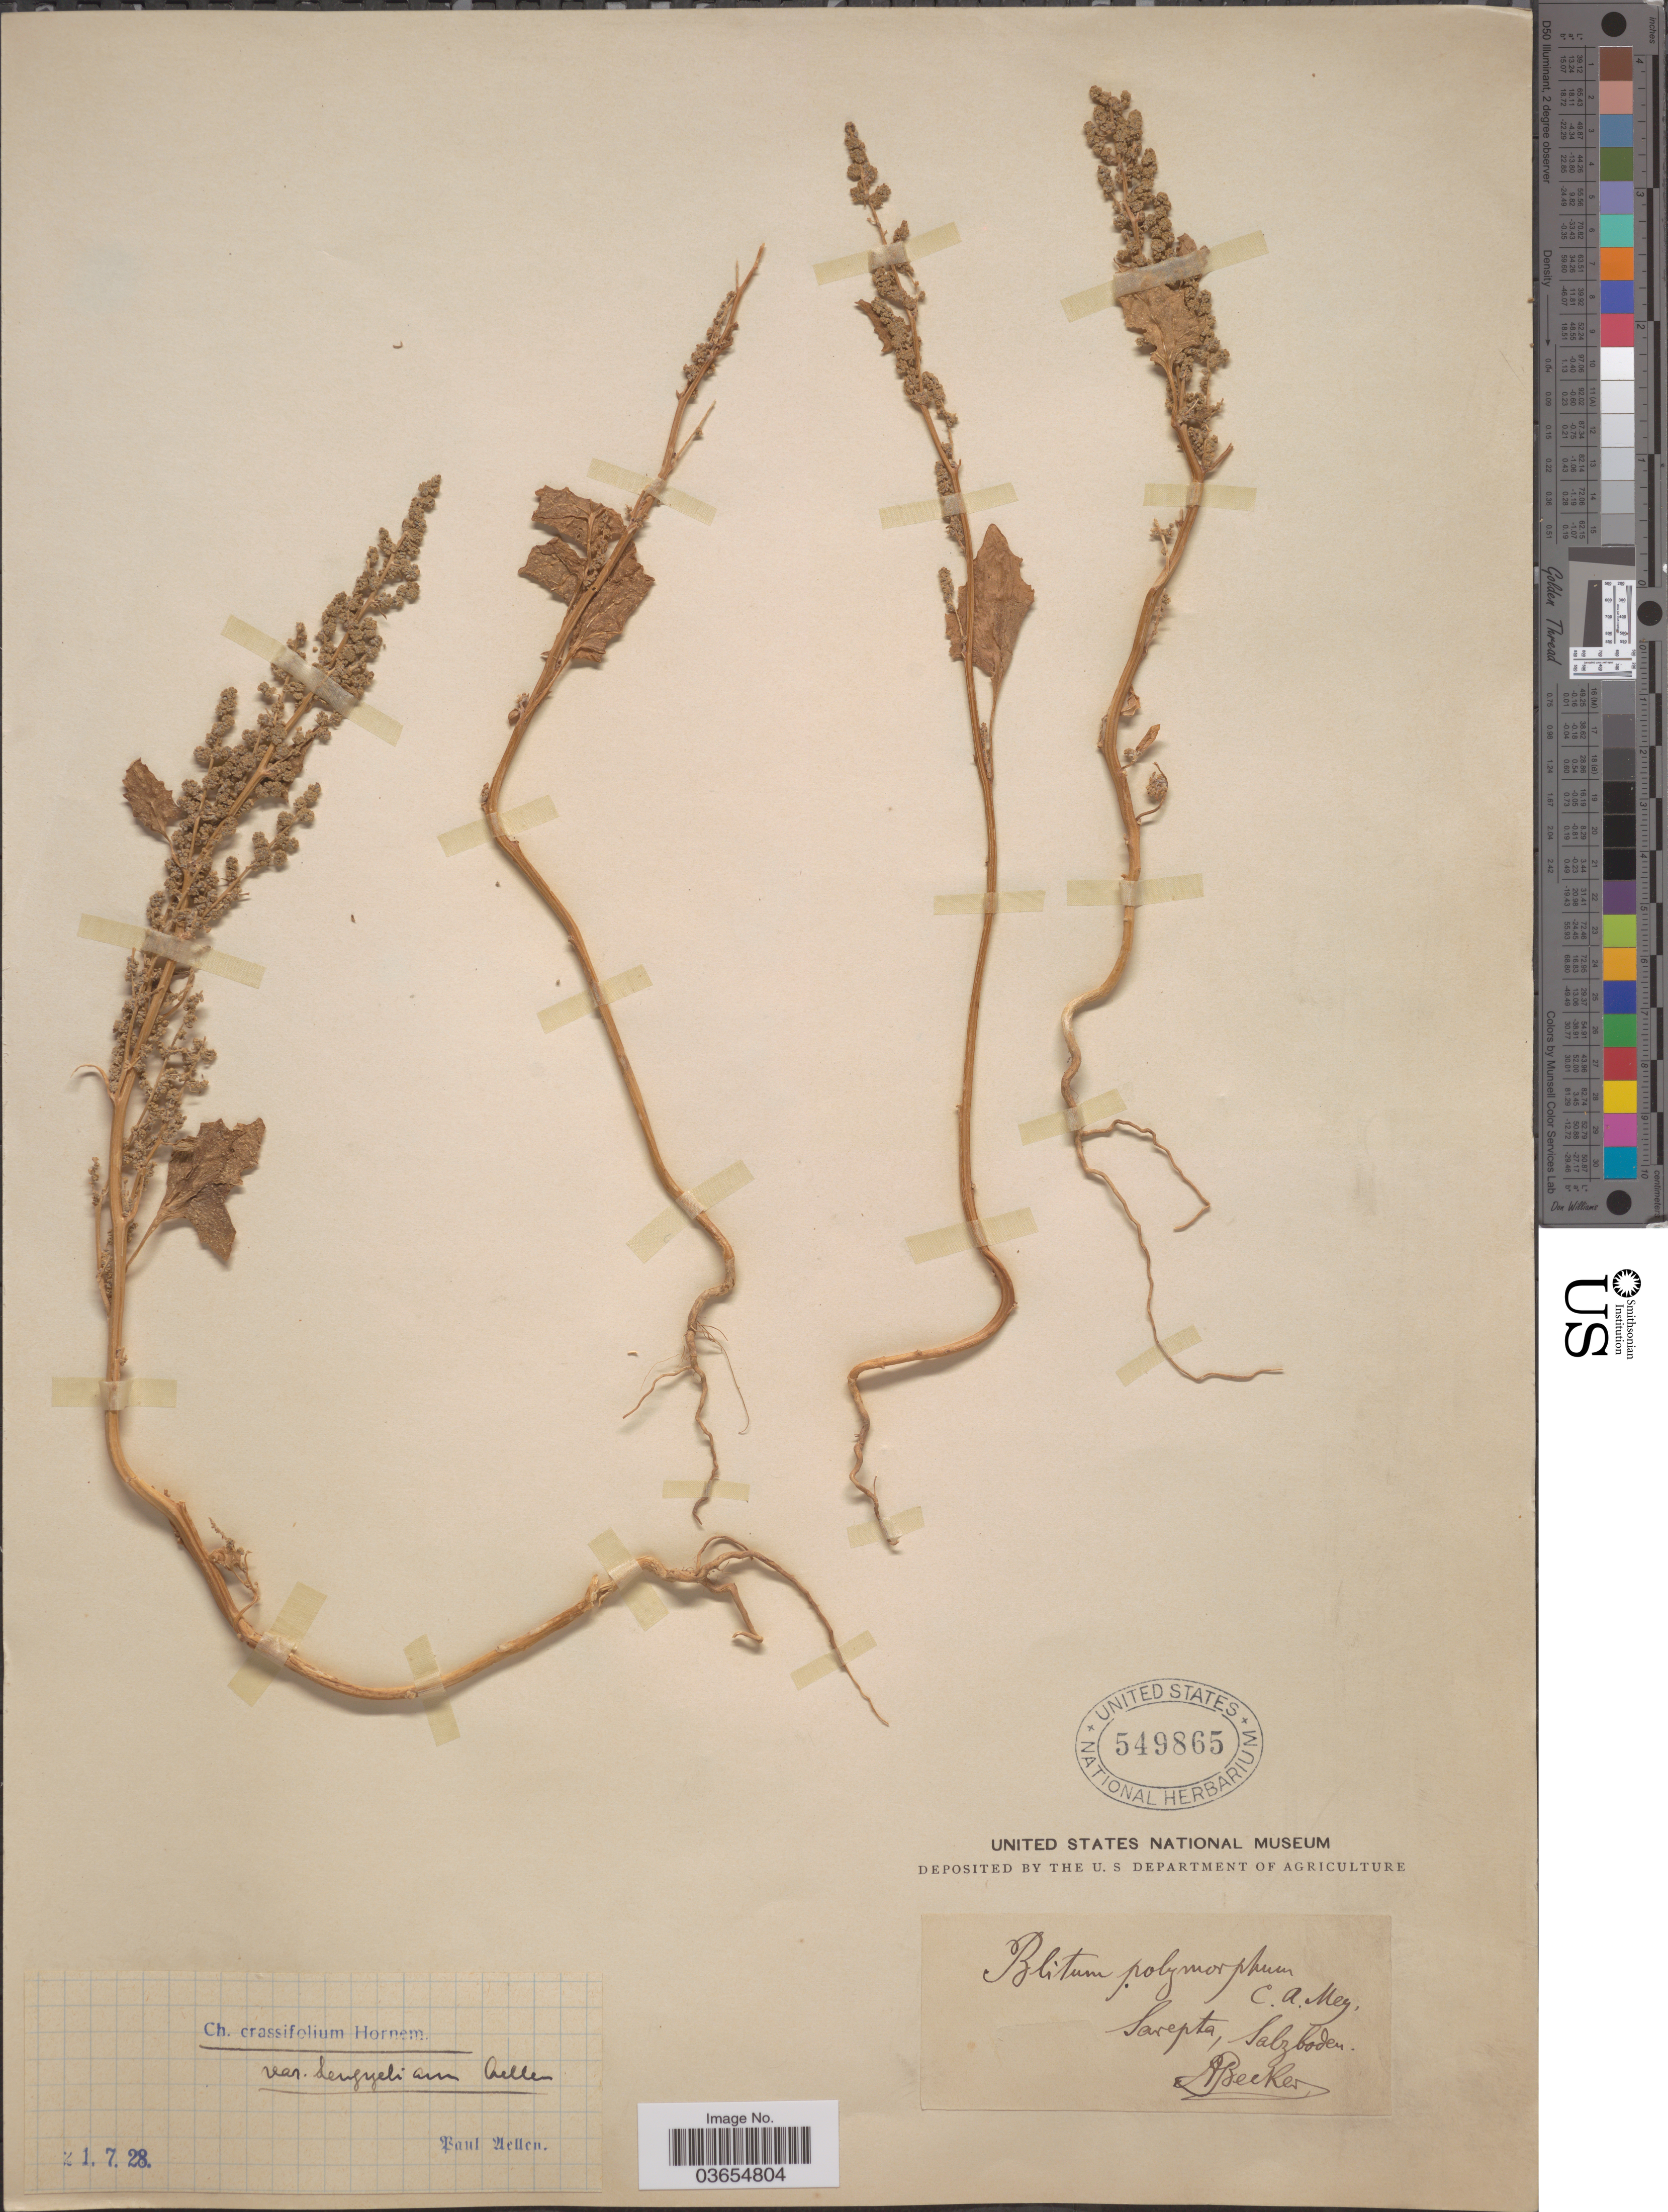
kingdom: Plantae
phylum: Tracheophyta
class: Magnoliopsida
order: Caryophyllales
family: Amaranthaceae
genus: Chenopodium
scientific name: Chenopodium chenopodioides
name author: (L.) Aellen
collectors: A. Becker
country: Russian Federation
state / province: Volgograd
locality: Sarepta, Salzboden.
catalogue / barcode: US 549865